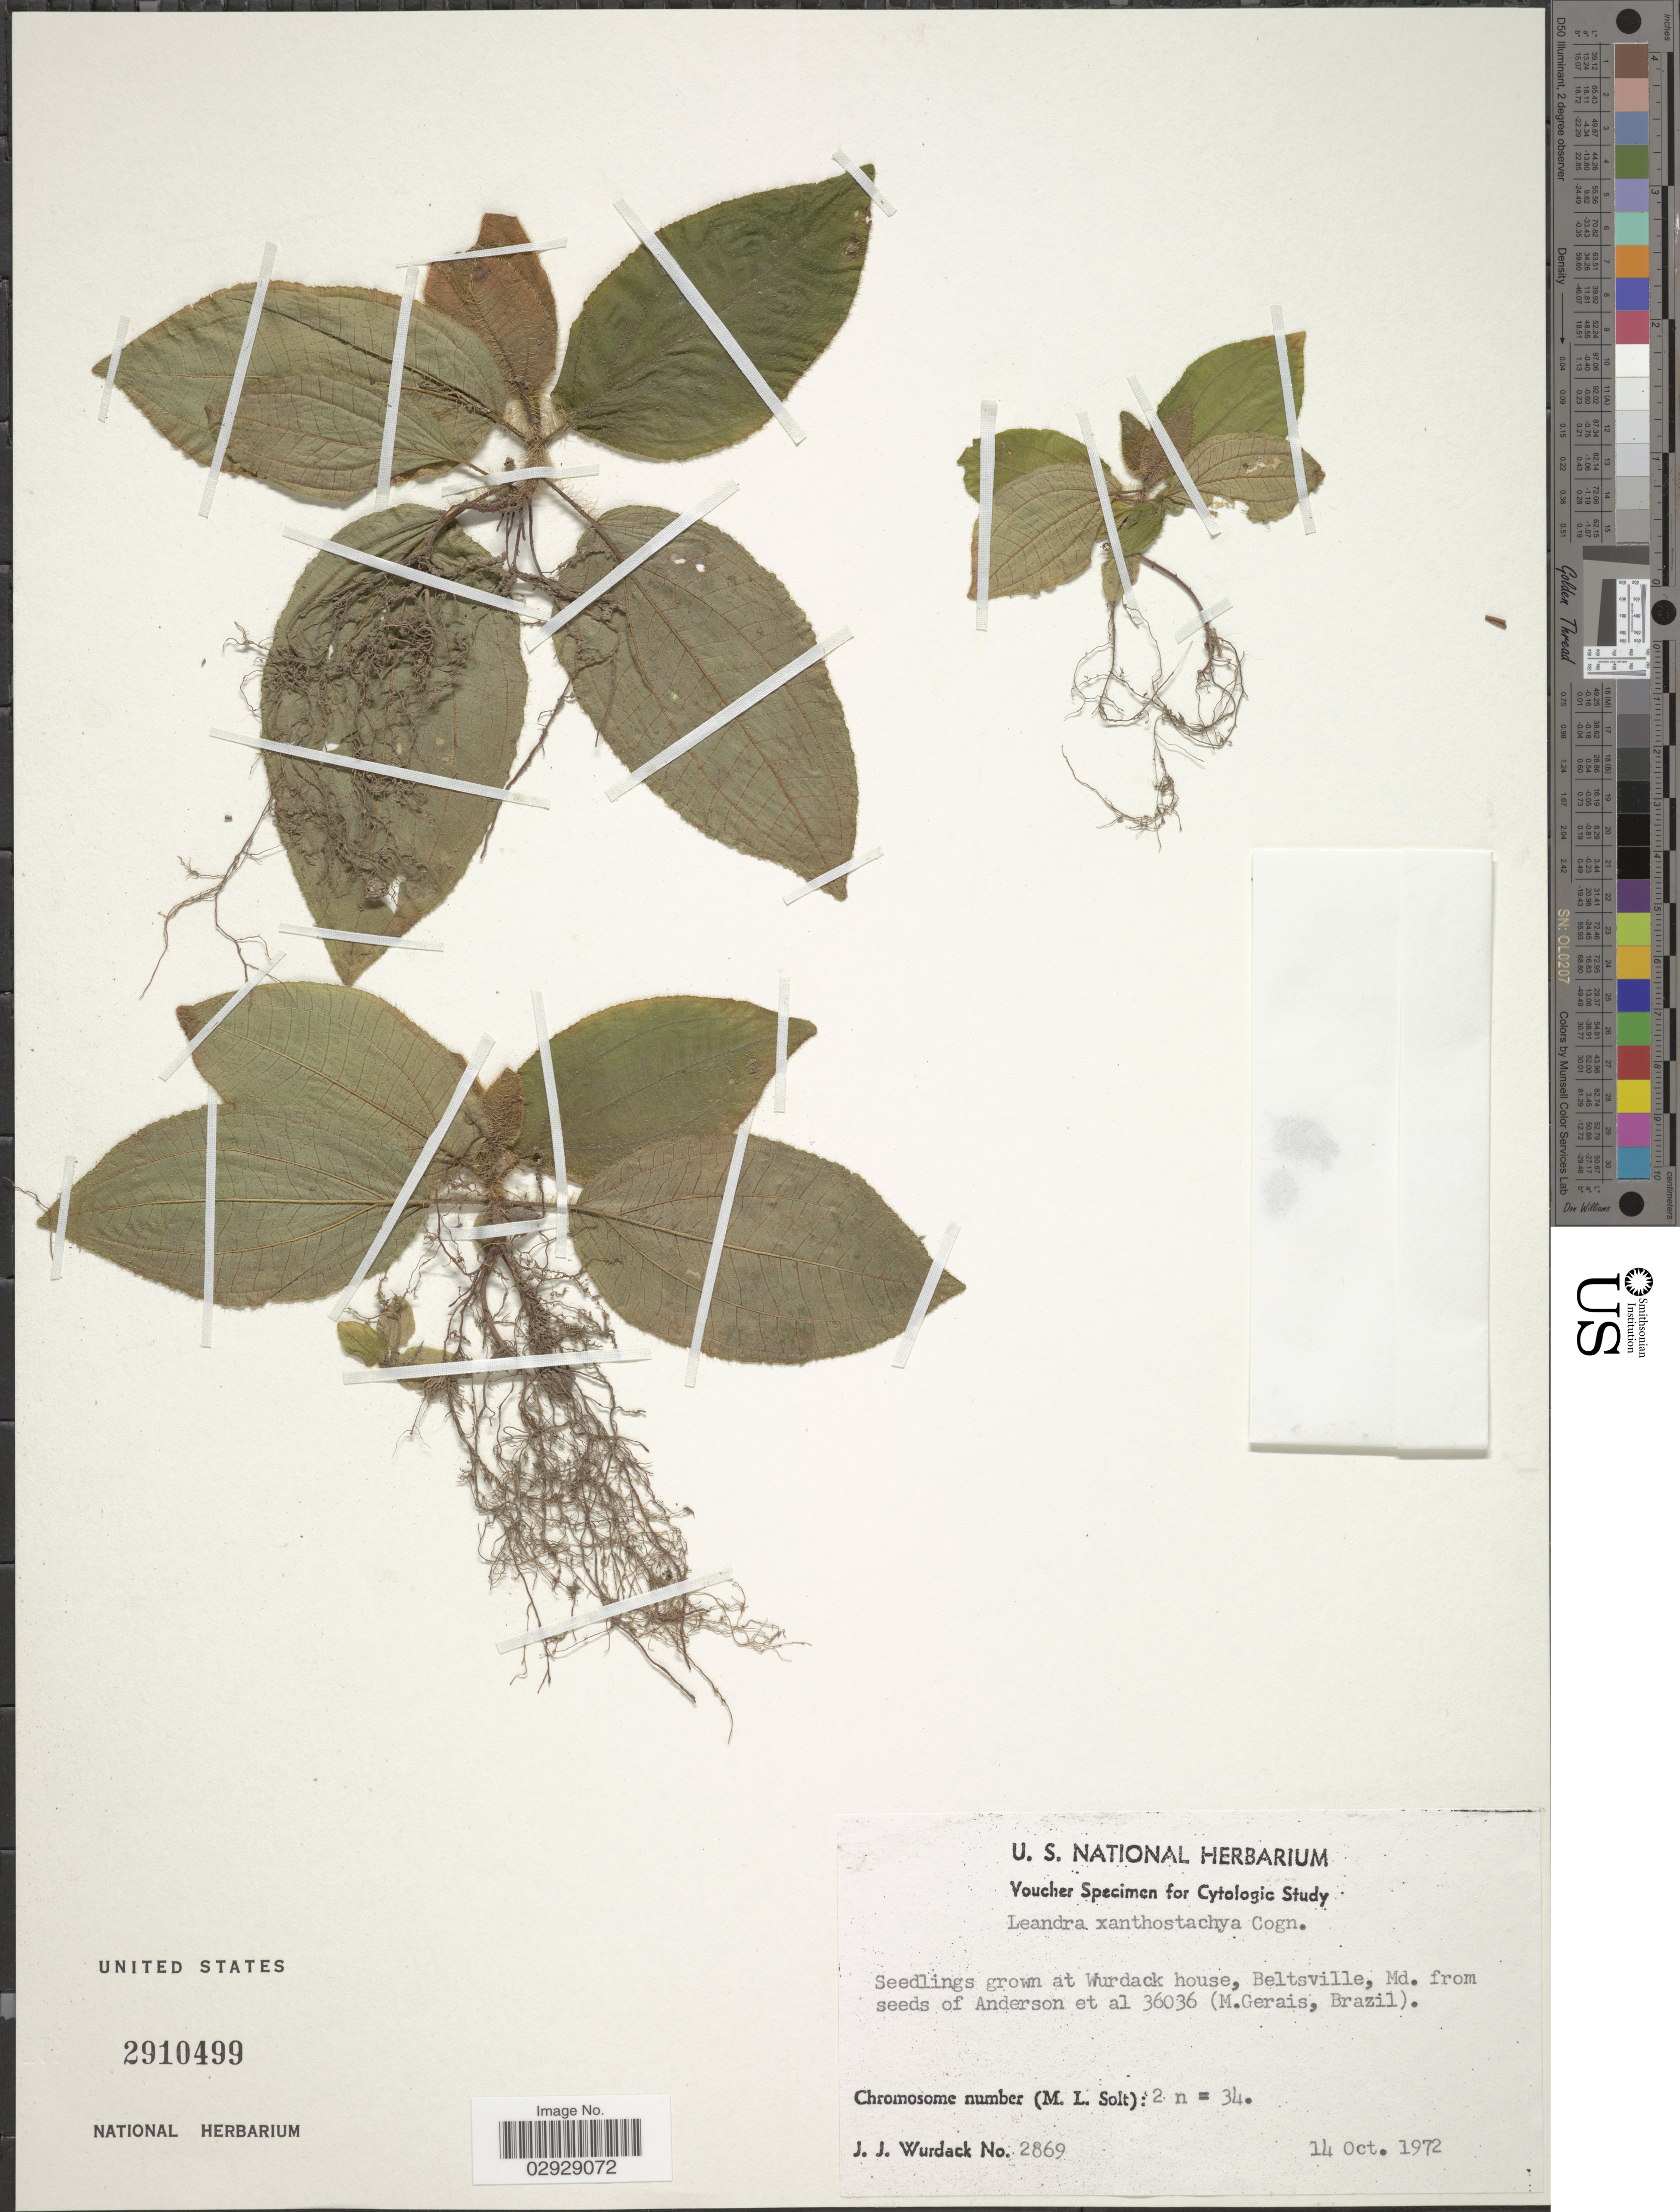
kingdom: Plantae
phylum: Tracheophyta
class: Magnoliopsida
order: Myrtales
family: Melastomataceae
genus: Leandra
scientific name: Leandra xanthostachya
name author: Cogn.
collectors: J. J. Wurdack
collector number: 2869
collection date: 1972-10-14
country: United States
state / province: Maryland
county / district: Prince George's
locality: At Wurdack house, Beltsville, Md.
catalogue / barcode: US 2910499